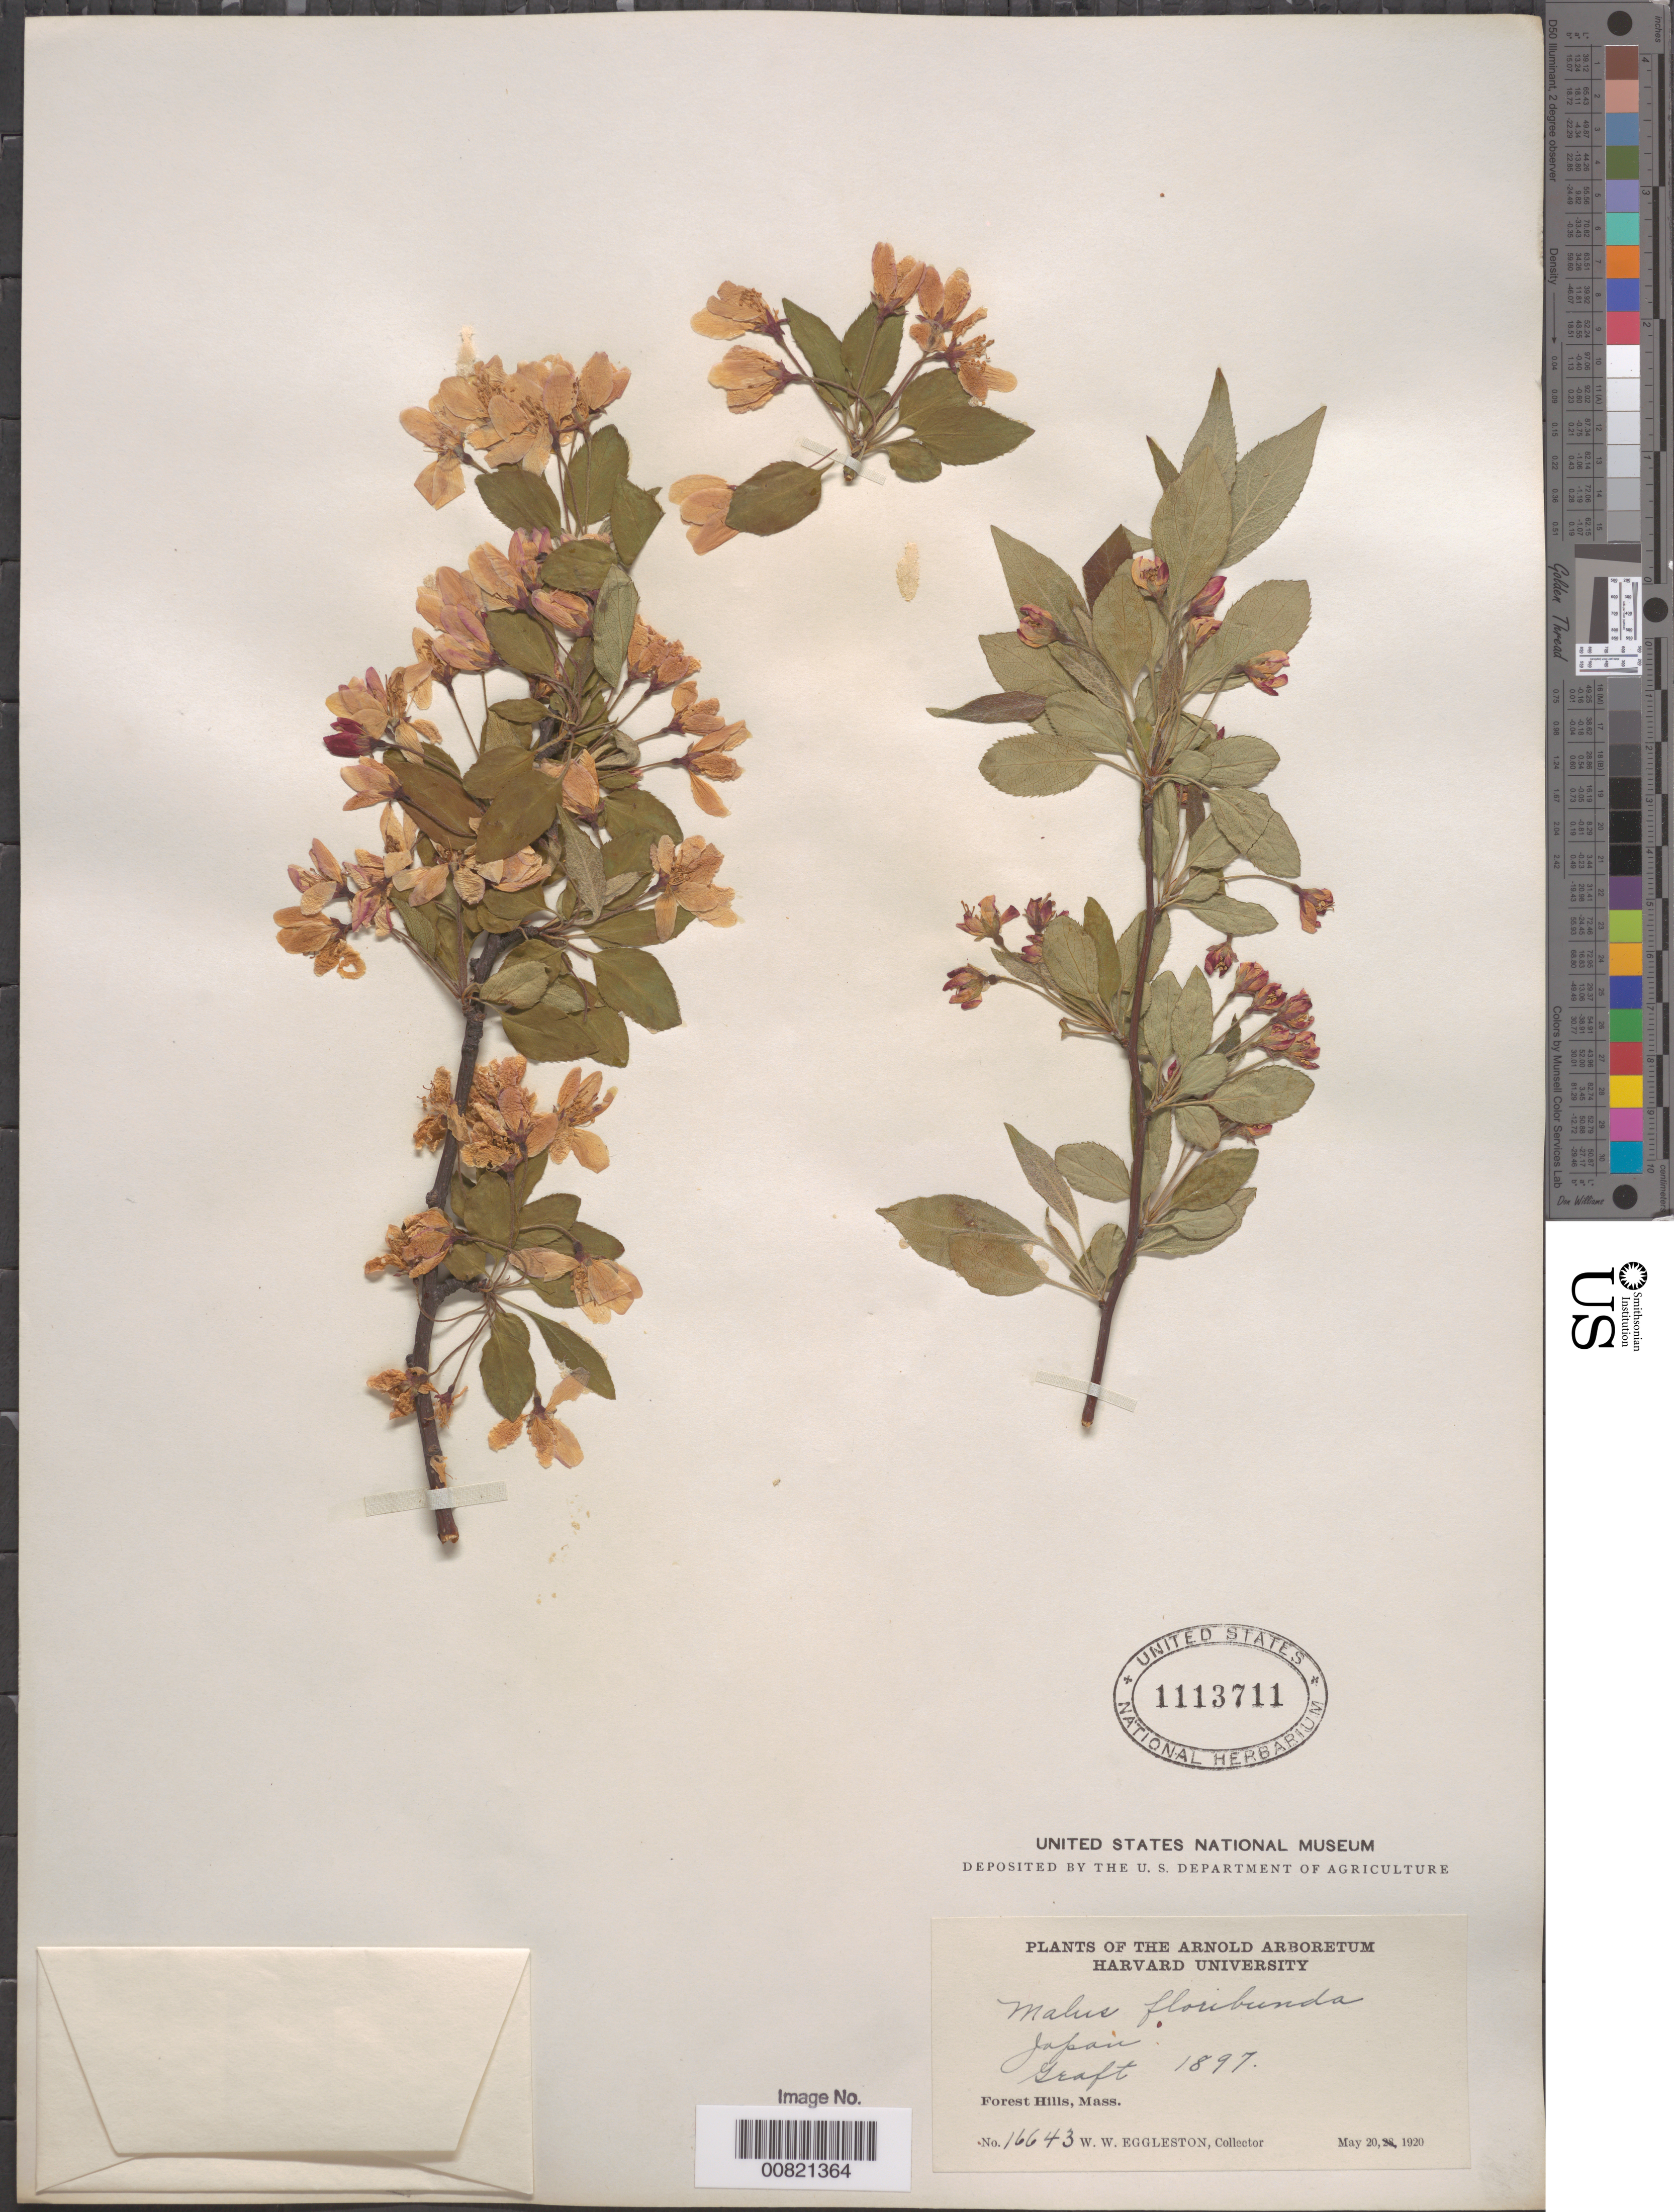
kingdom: Plantae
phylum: Tracheophyta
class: Magnoliopsida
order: Rosales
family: Rosaceae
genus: Malus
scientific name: Malus floribunda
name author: Siebold ex Van Houtte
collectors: W. W. Eggleston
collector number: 16643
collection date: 1920-05-20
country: United States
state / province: Massachusetts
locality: Arnold Arboretum, Harvard University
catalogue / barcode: US 1113711